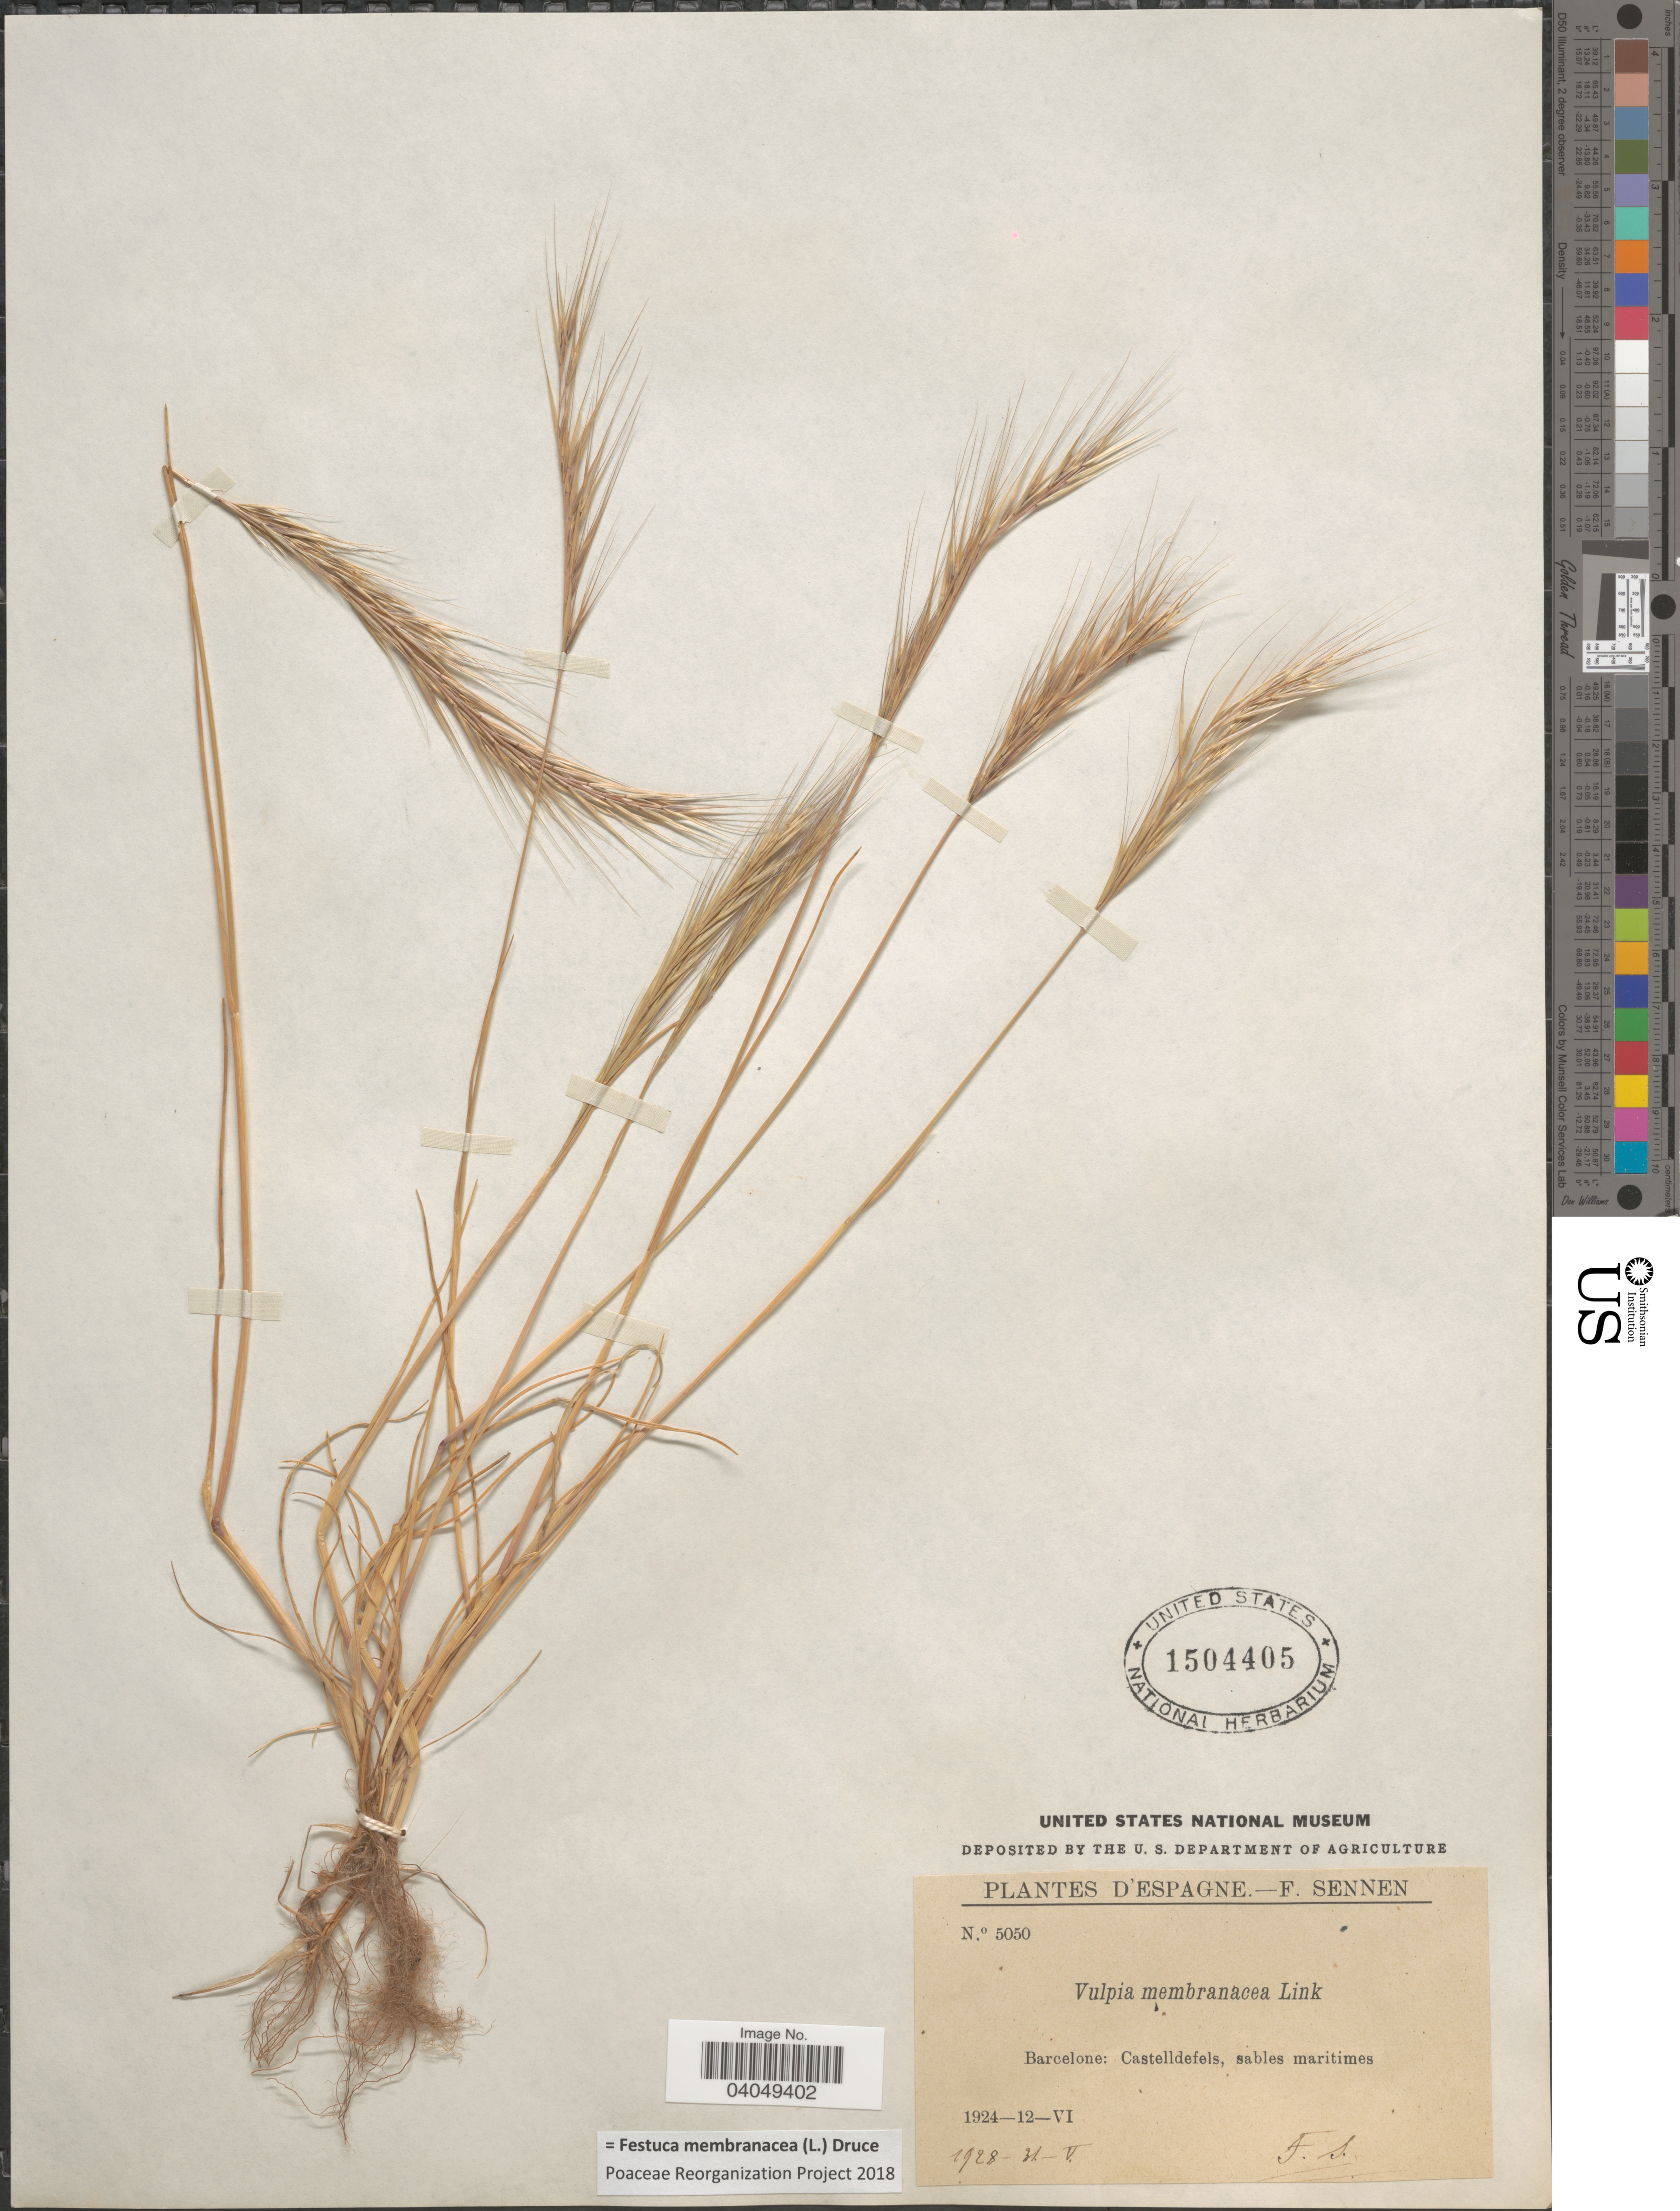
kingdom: Plantae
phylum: Tracheophyta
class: Liliopsida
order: Poales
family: Poaceae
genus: Festuca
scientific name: Festuca membranacea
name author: Kit.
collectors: E. Sennen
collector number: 5050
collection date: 1924-06-12/1928-05-31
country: Spain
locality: D'Espagne. Barcelone: Castelldefels, sables maritimes.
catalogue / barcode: US 1504405